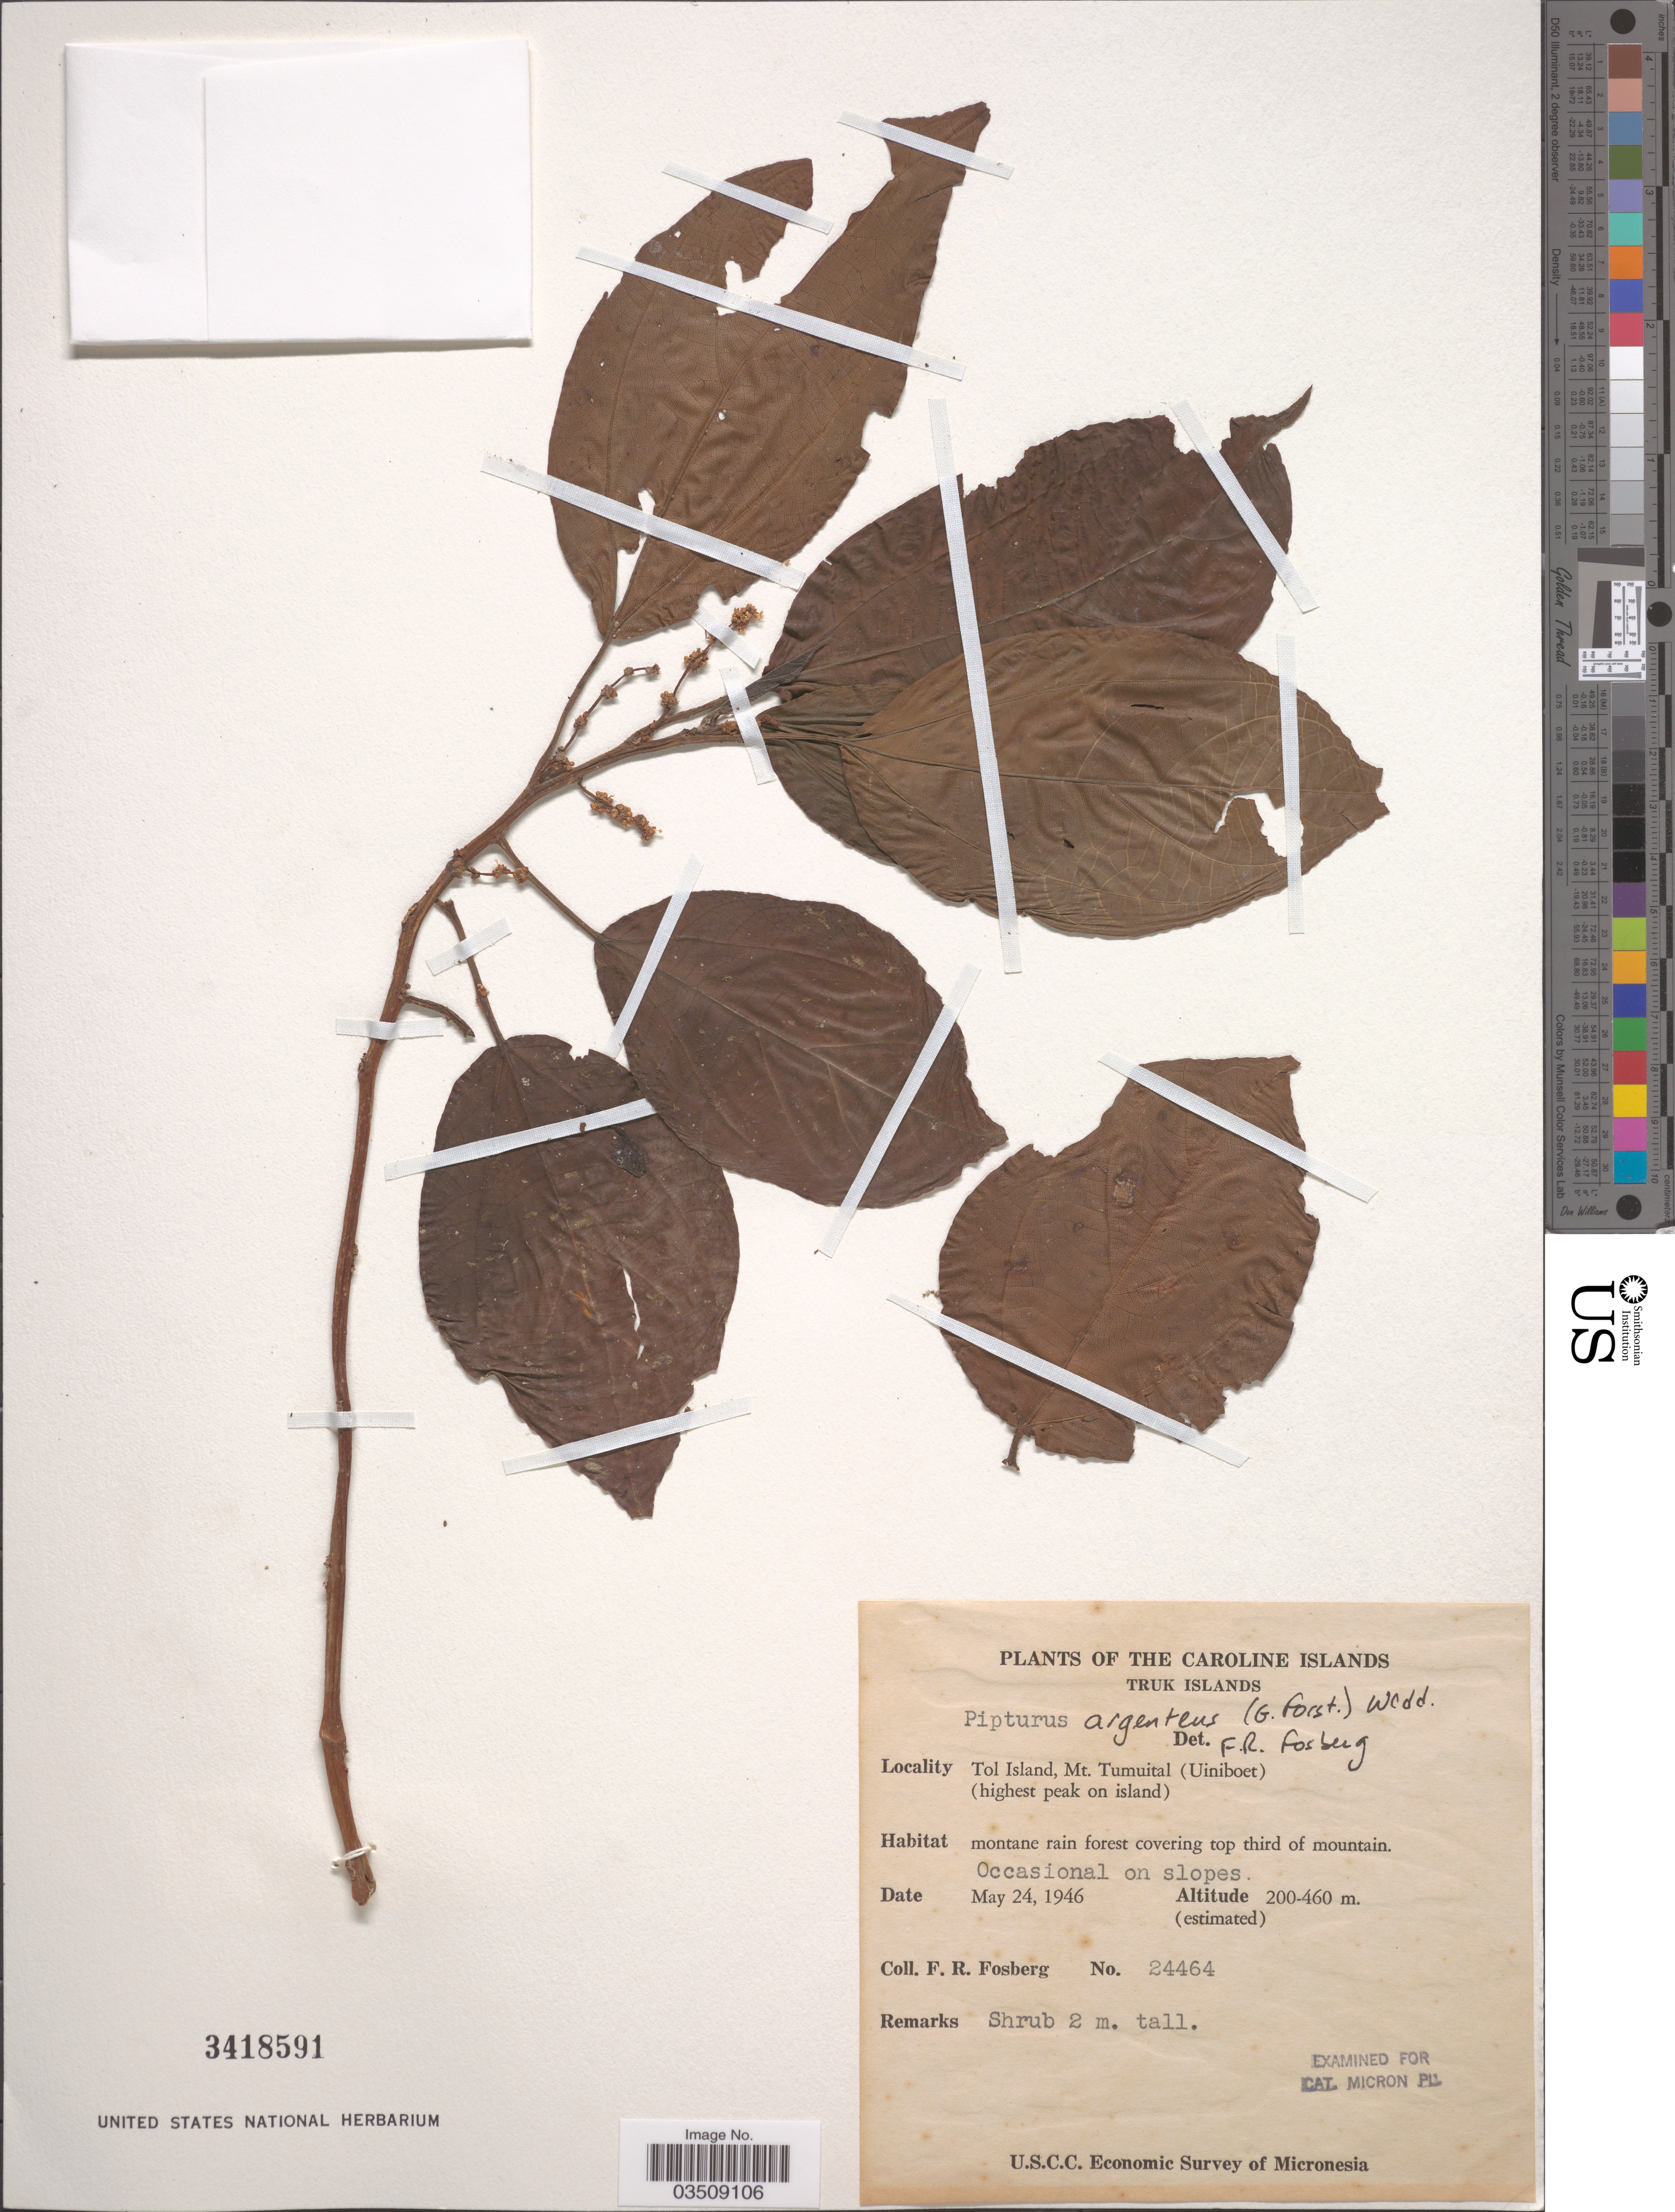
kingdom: Plantae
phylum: Tracheophyta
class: Magnoliopsida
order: Rosales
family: Urticaceae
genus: Pipturus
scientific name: Pipturus argenteus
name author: (G. Forst.) Wedd.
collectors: F. R. Fosberg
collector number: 24464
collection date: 1946-05-24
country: Micronesia, Federated States of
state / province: Truk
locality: Caroline Islands. Truk Islands. Tol Island, Mt. Tumuital (Uiniboet) (highest peak on island).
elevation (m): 200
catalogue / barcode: US 3418591